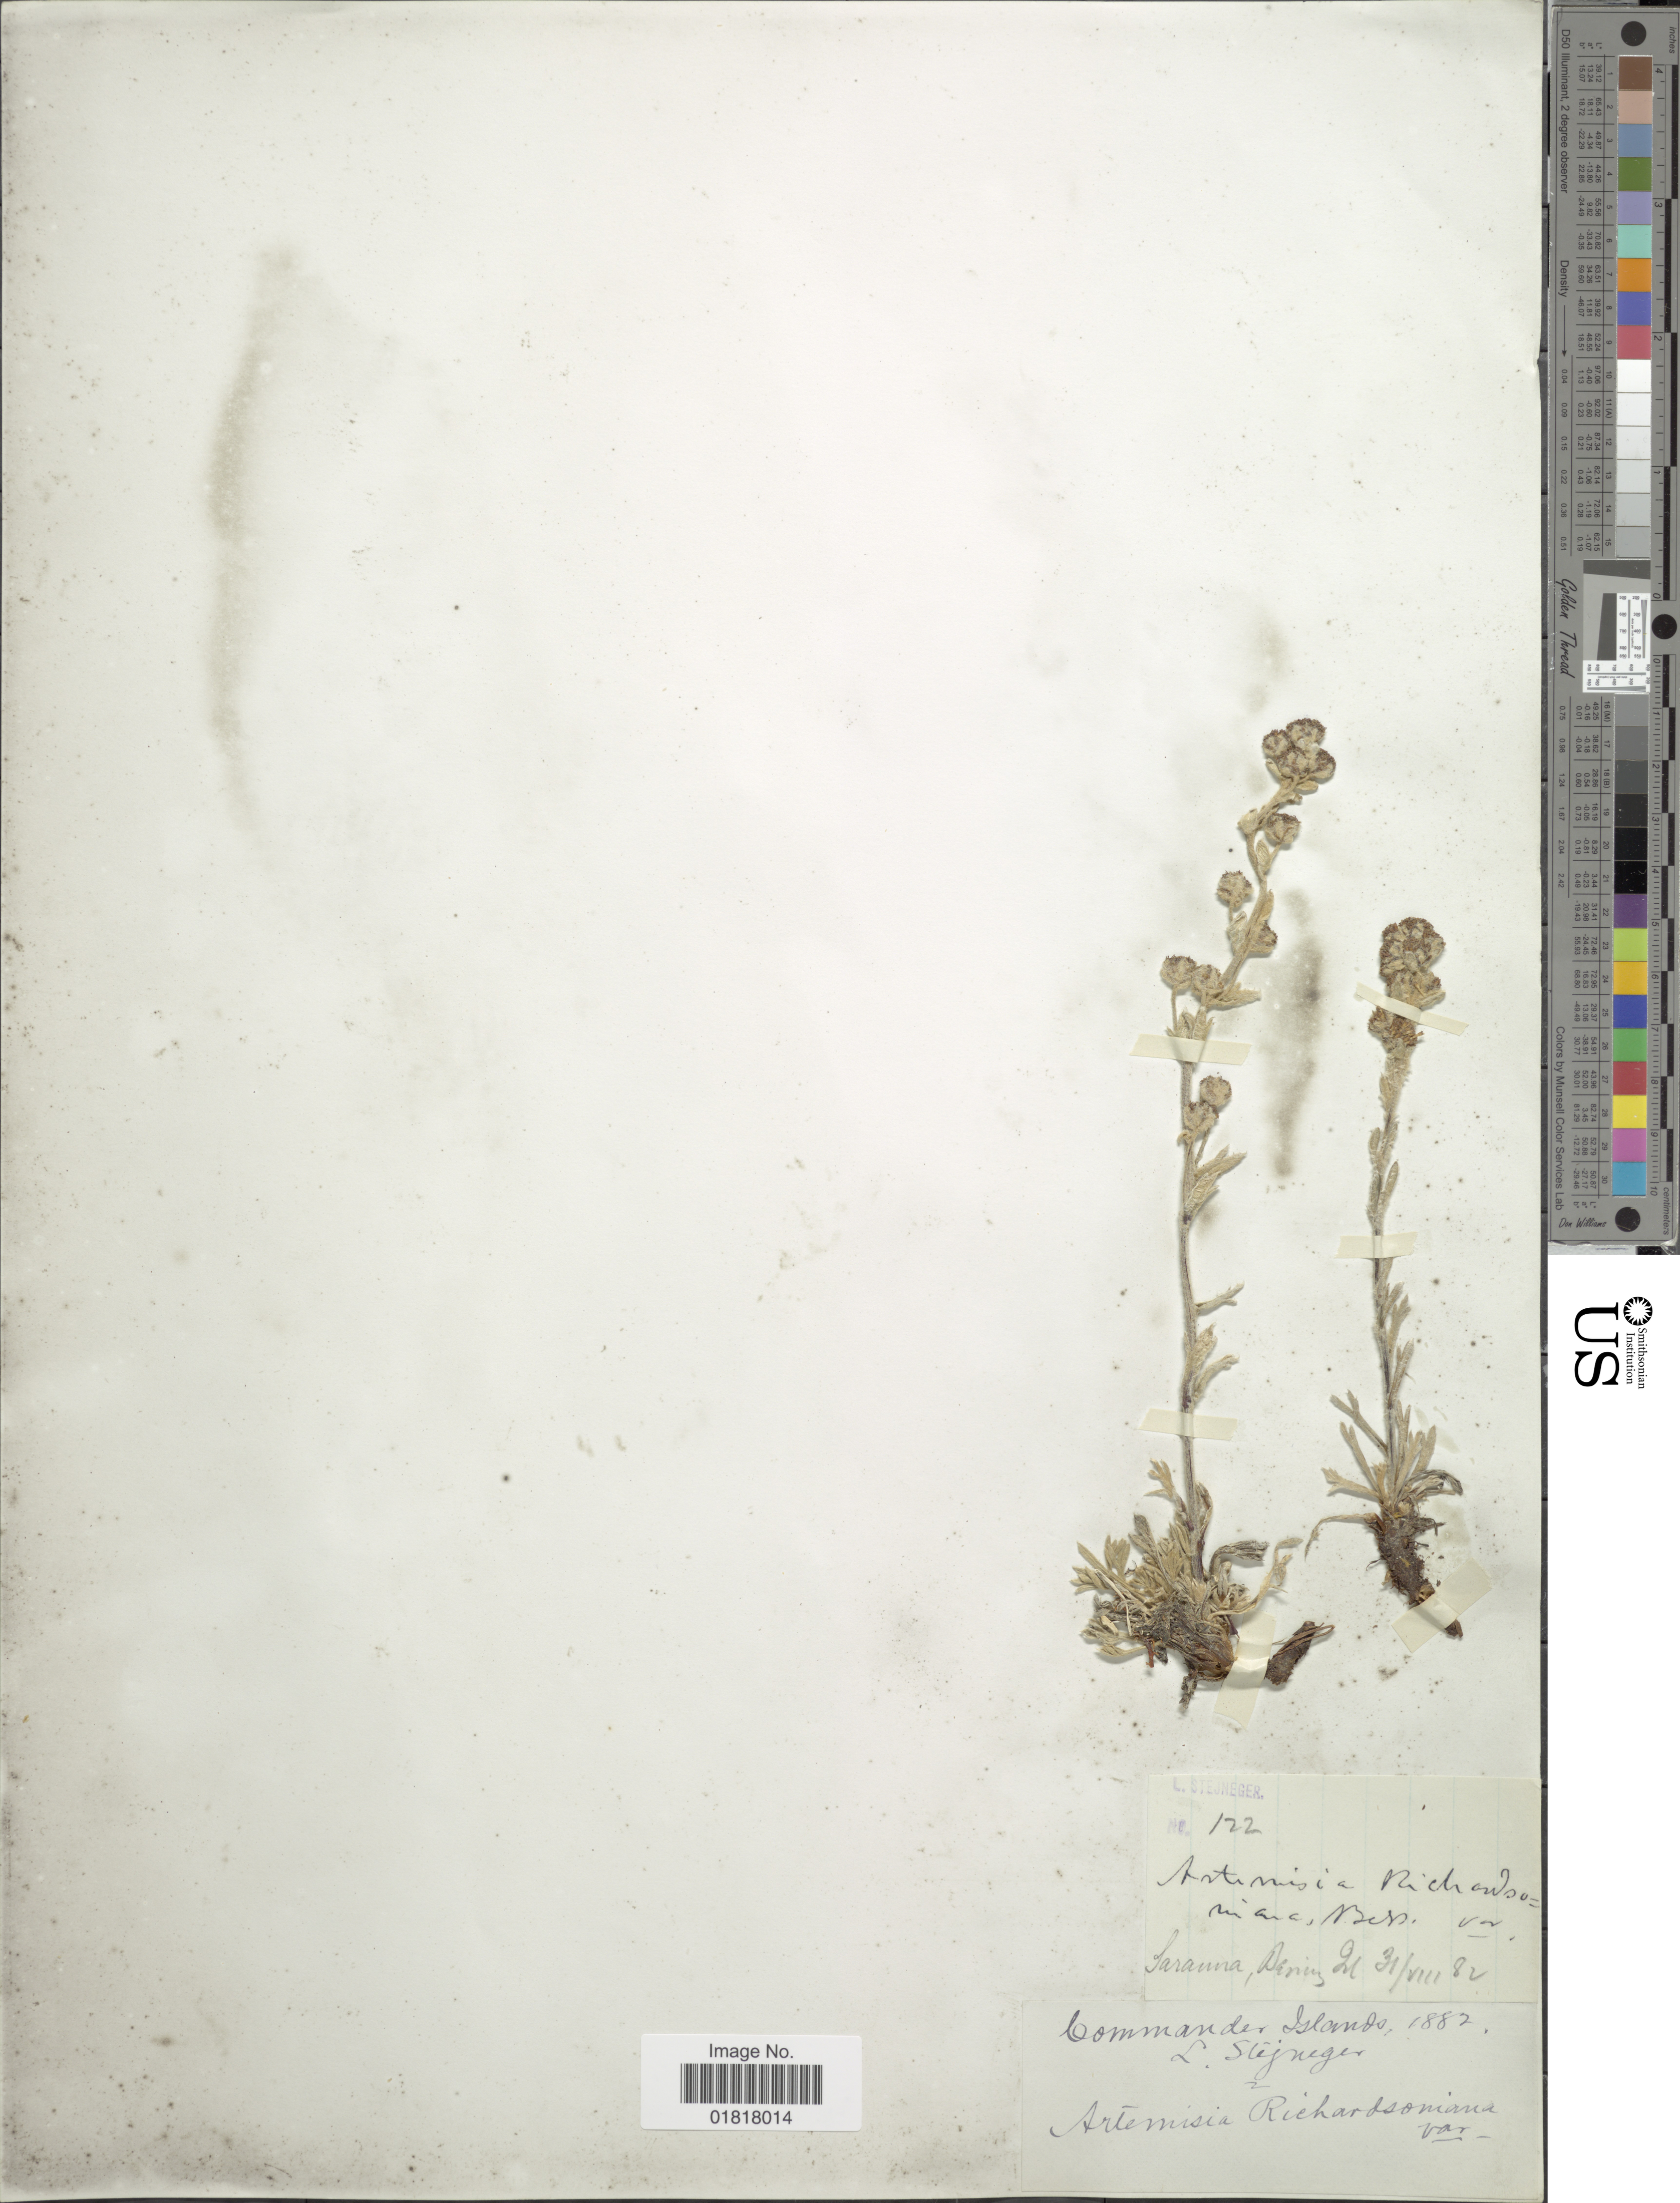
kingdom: Plantae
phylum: Tracheophyta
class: Magnoliopsida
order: Asterales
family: Asteraceae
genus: Artemisia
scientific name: Artemisia richardsoniana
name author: Hook.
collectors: L. Stijneger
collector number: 12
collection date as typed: Transcribed d/m/y: 31/8/82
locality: Saranna Deniuz, Commander Islands [interpreted]